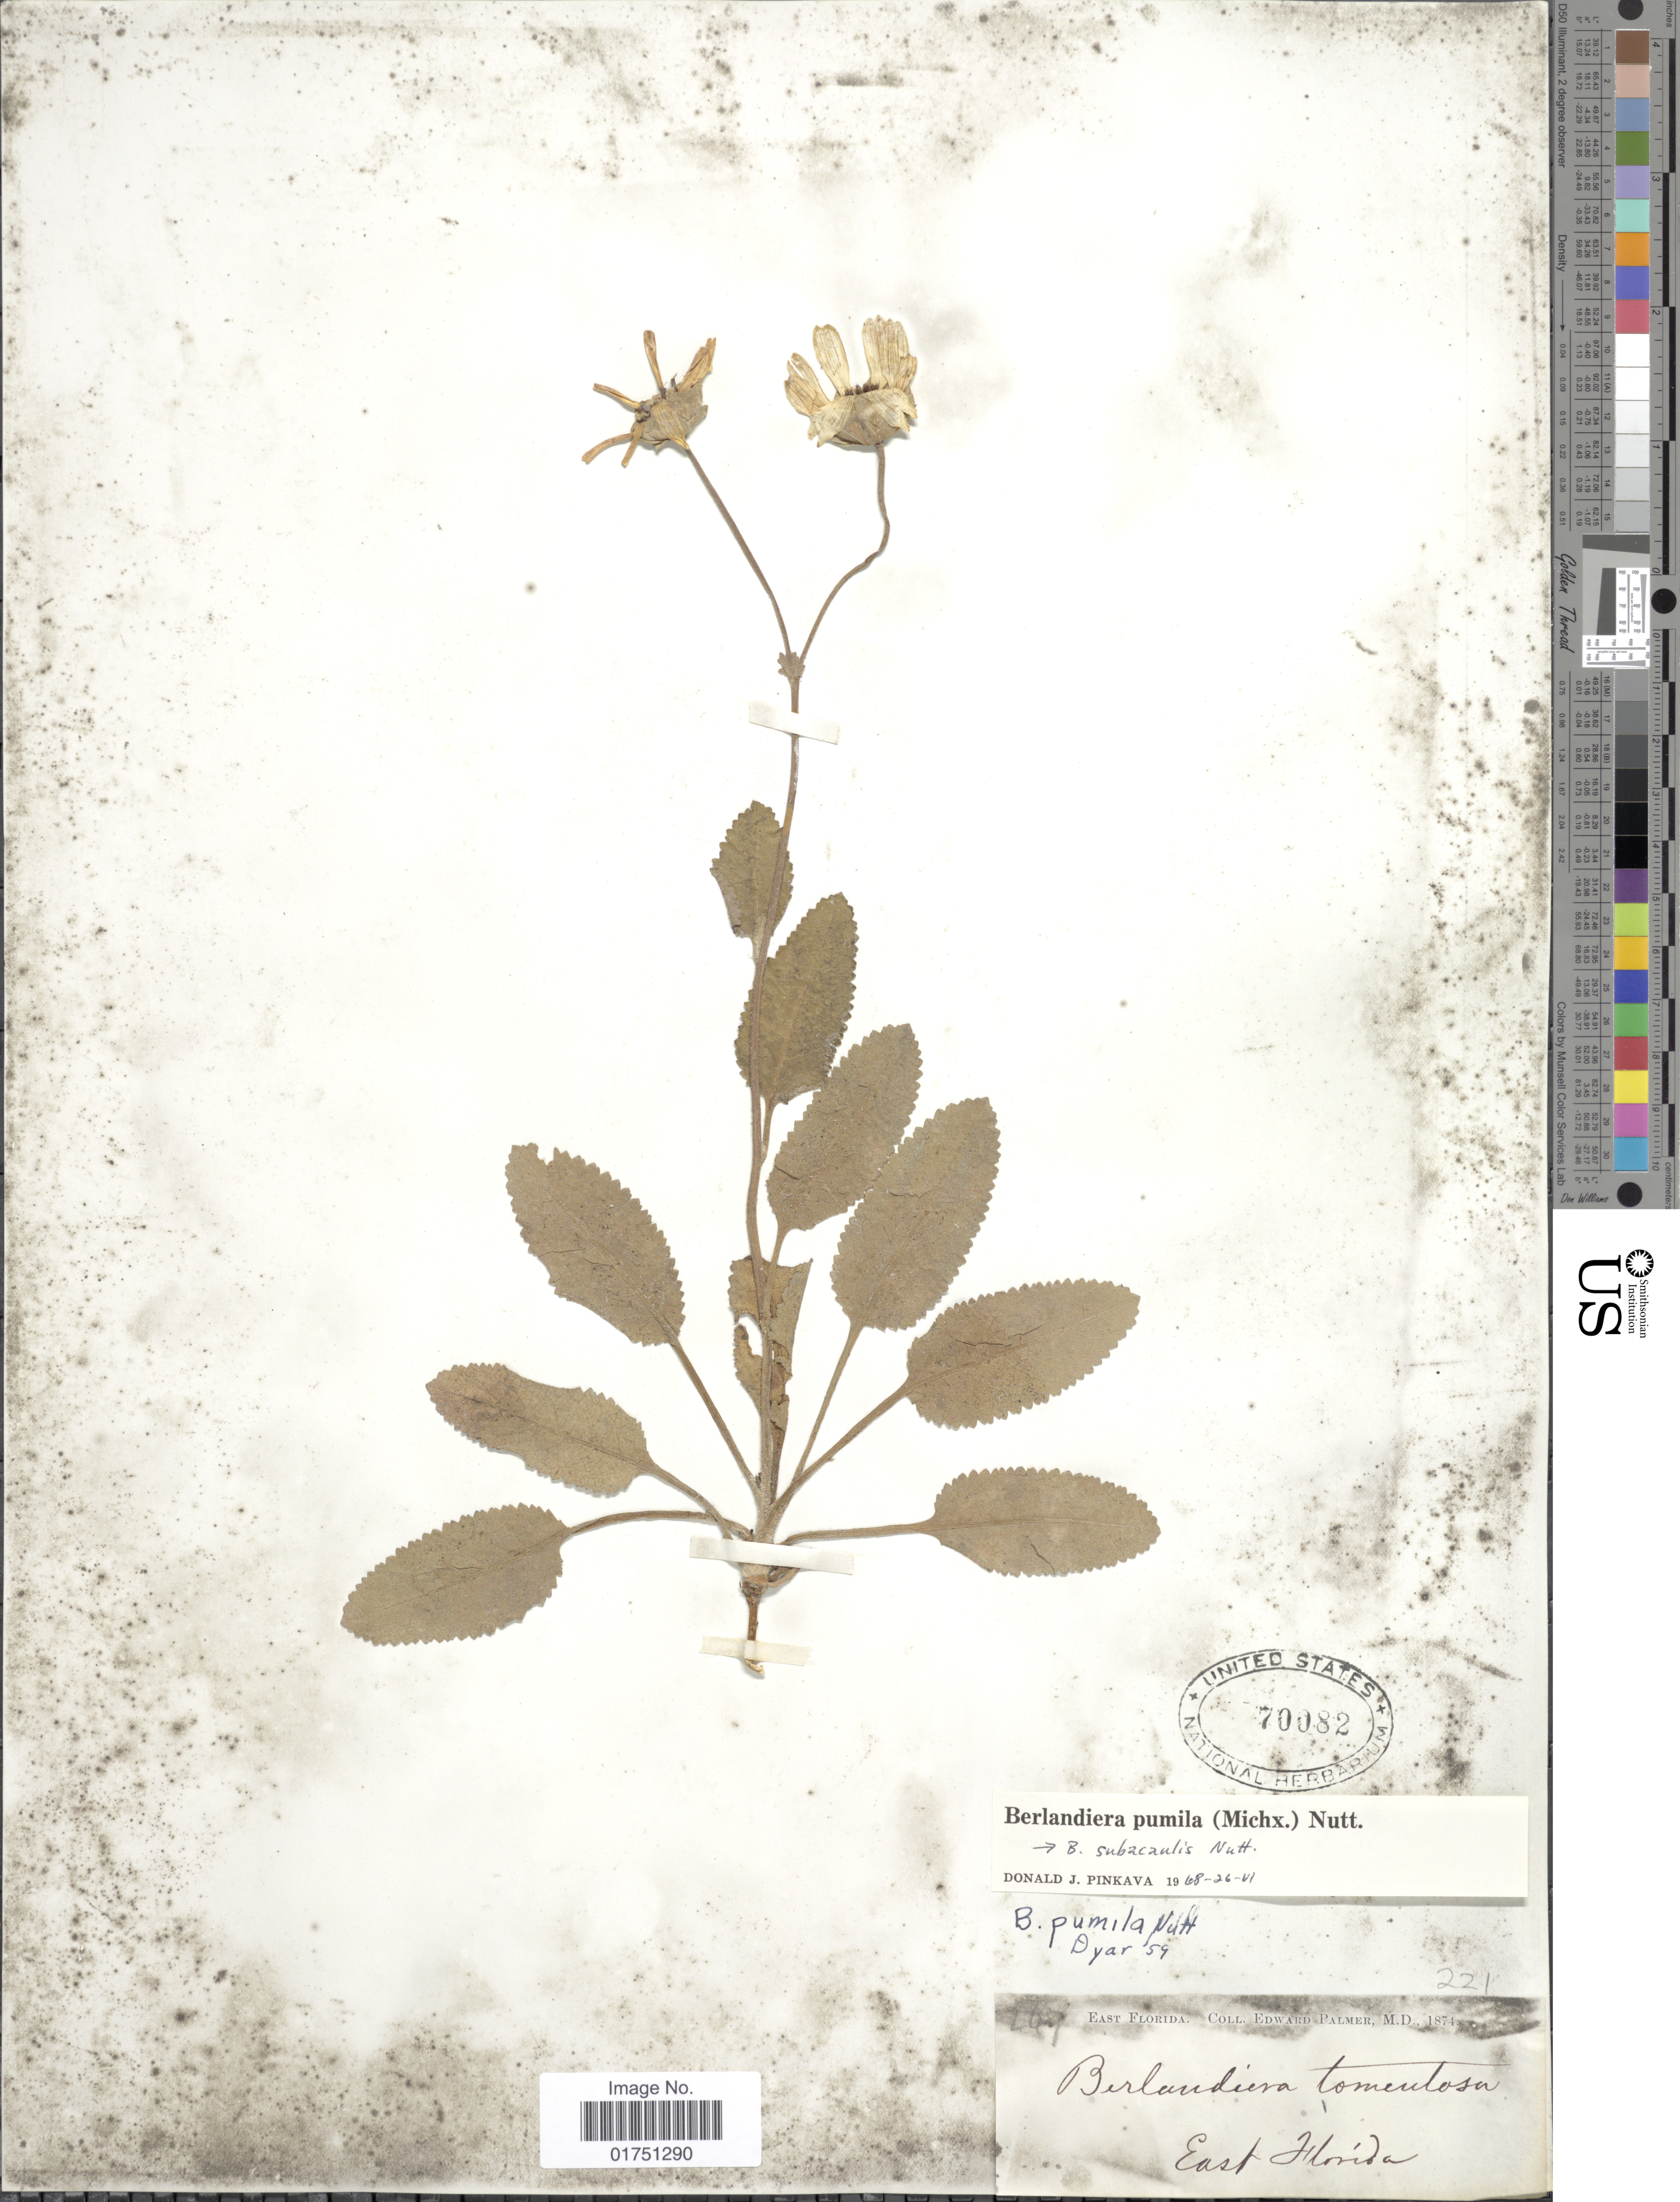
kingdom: Plantae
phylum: Tracheophyta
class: Magnoliopsida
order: Asterales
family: Asteraceae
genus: Berlandiera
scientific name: Berlandiera pumila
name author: (Michx.) Nutt.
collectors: E. Palmer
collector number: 264*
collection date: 1874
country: United States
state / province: Florida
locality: East Florida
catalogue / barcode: US 70082